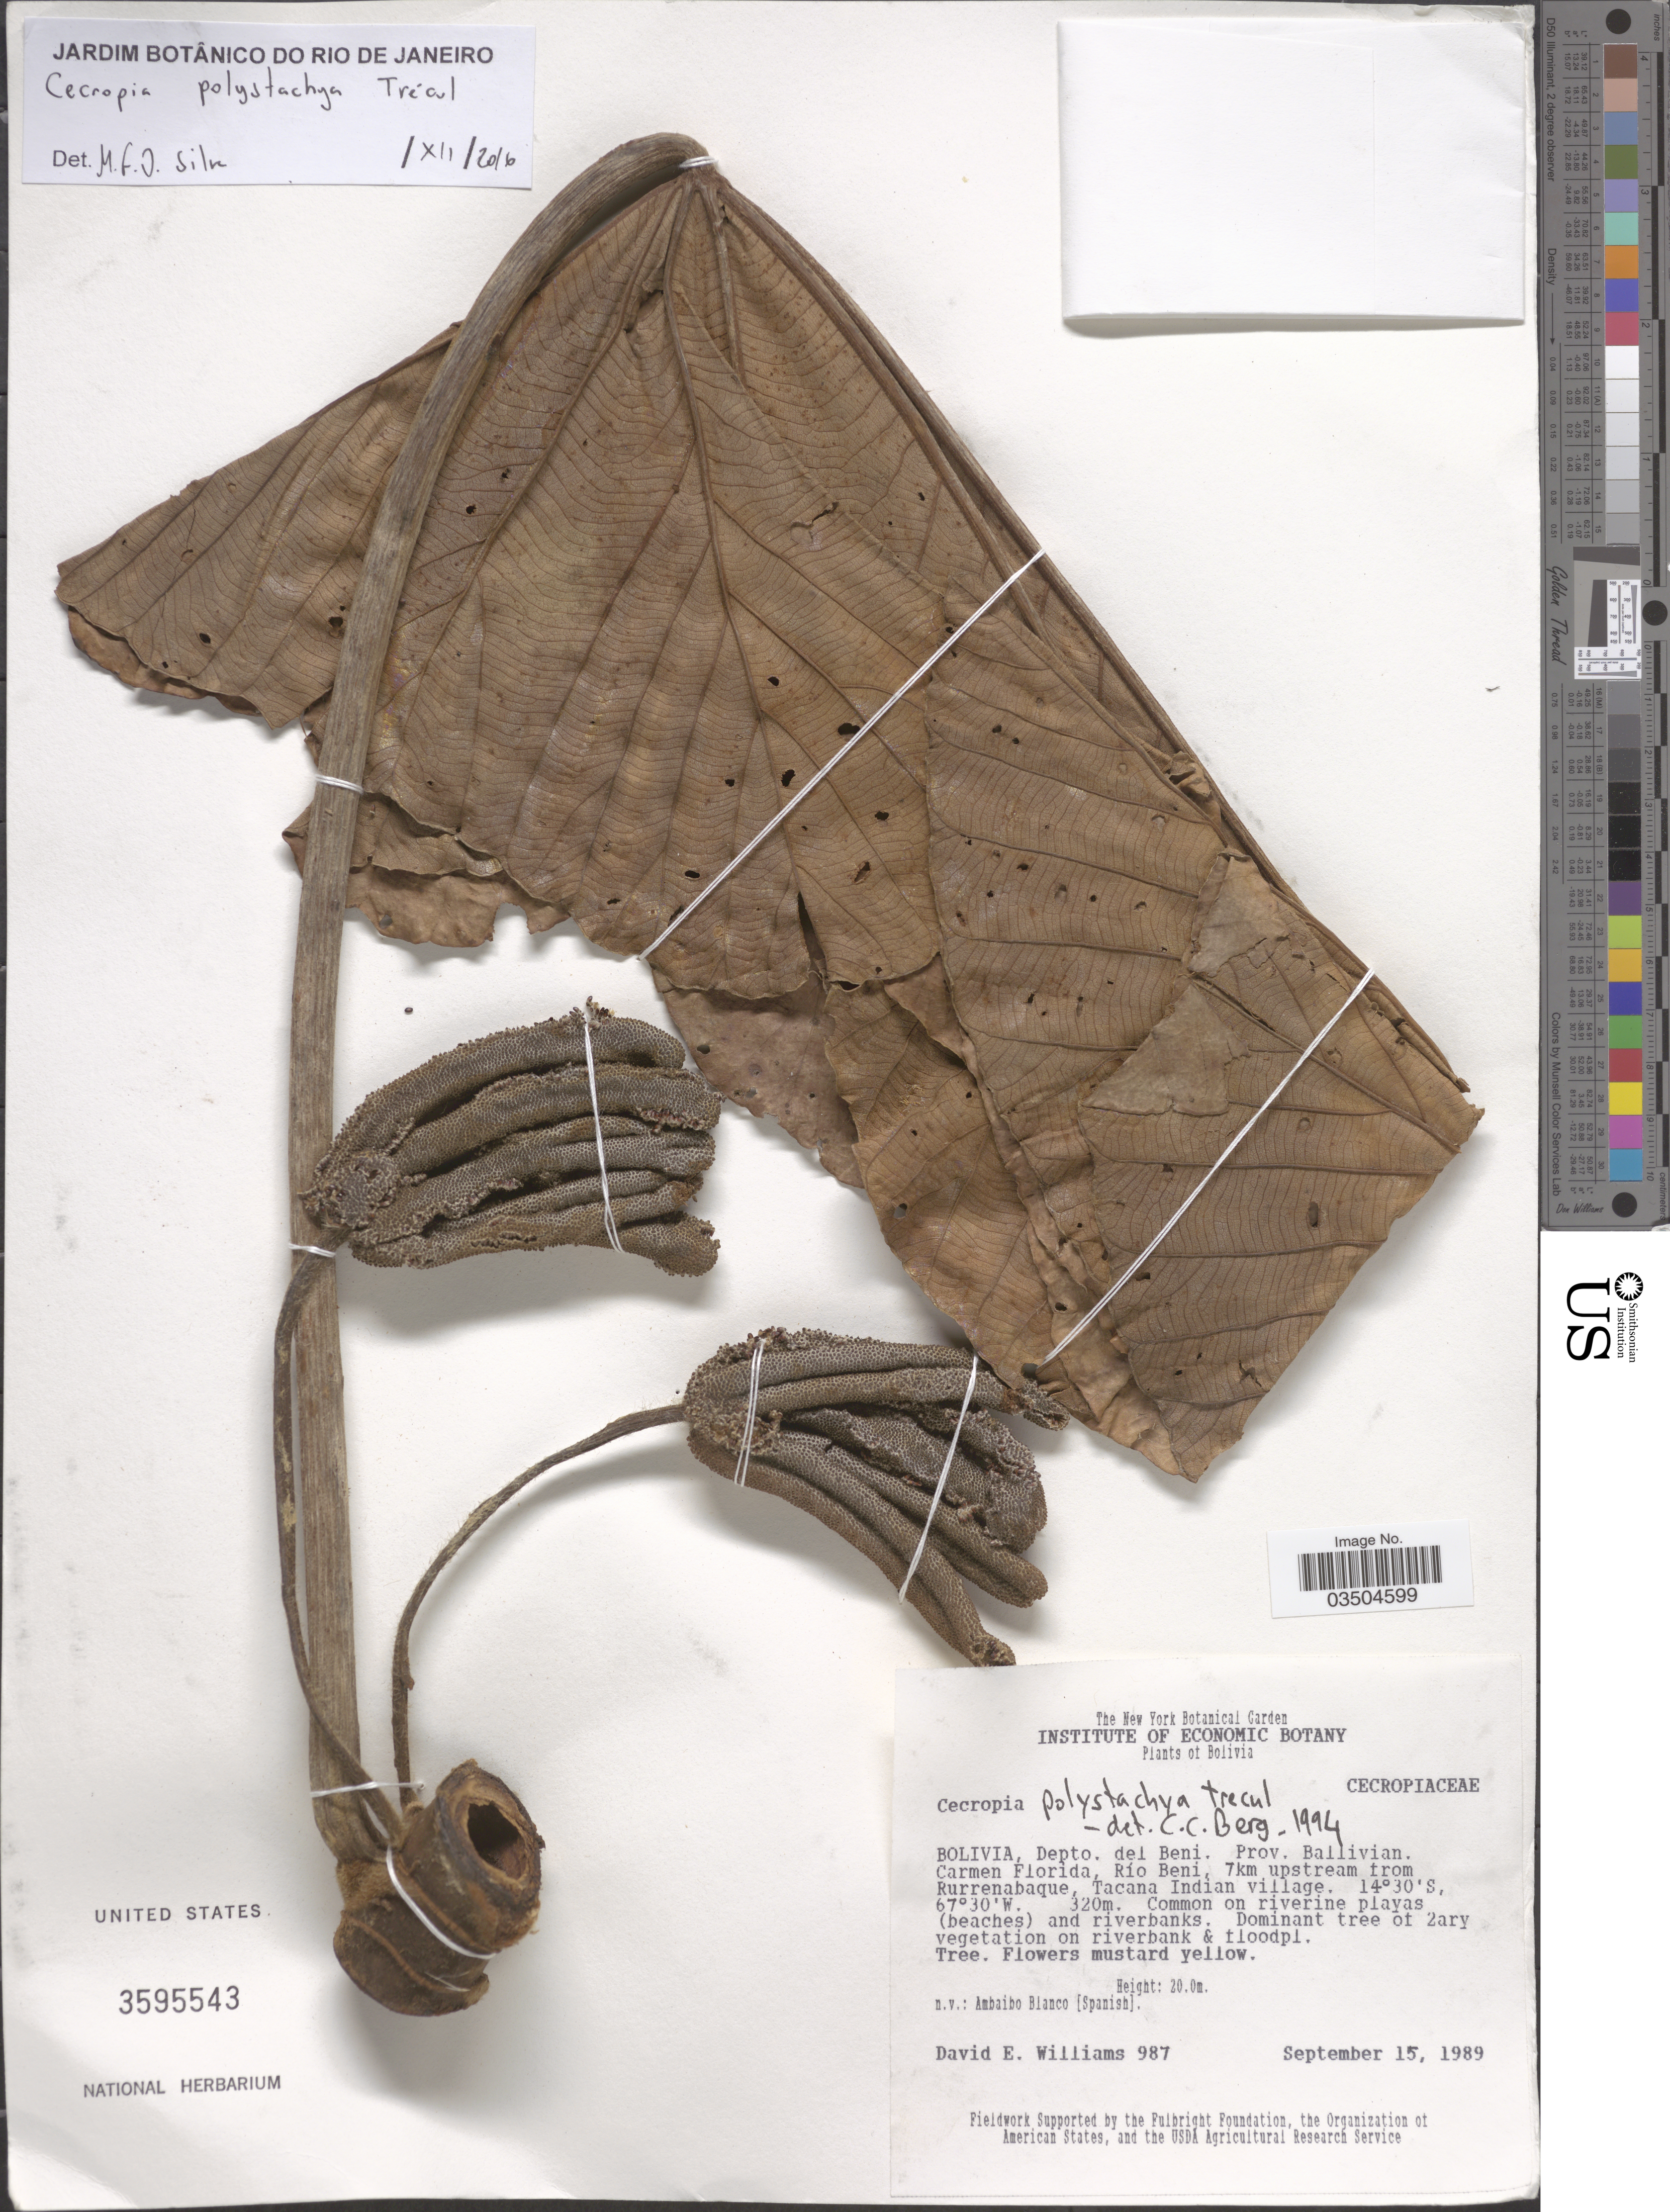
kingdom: Plantae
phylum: Tracheophyta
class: Magnoliopsida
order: Rosales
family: Urticaceae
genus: Cecropia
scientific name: Cecropia polystachya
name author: Trécul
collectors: D. E. Williams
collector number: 987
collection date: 1989-09-15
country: Bolivia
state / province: Beni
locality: Depto. del Beni. Prov. Ballivian. Carmen Florida, Río Beni, 7km upstream from Rurrenabaque, Tacana Indian village.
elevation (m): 320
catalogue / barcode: US 3595543